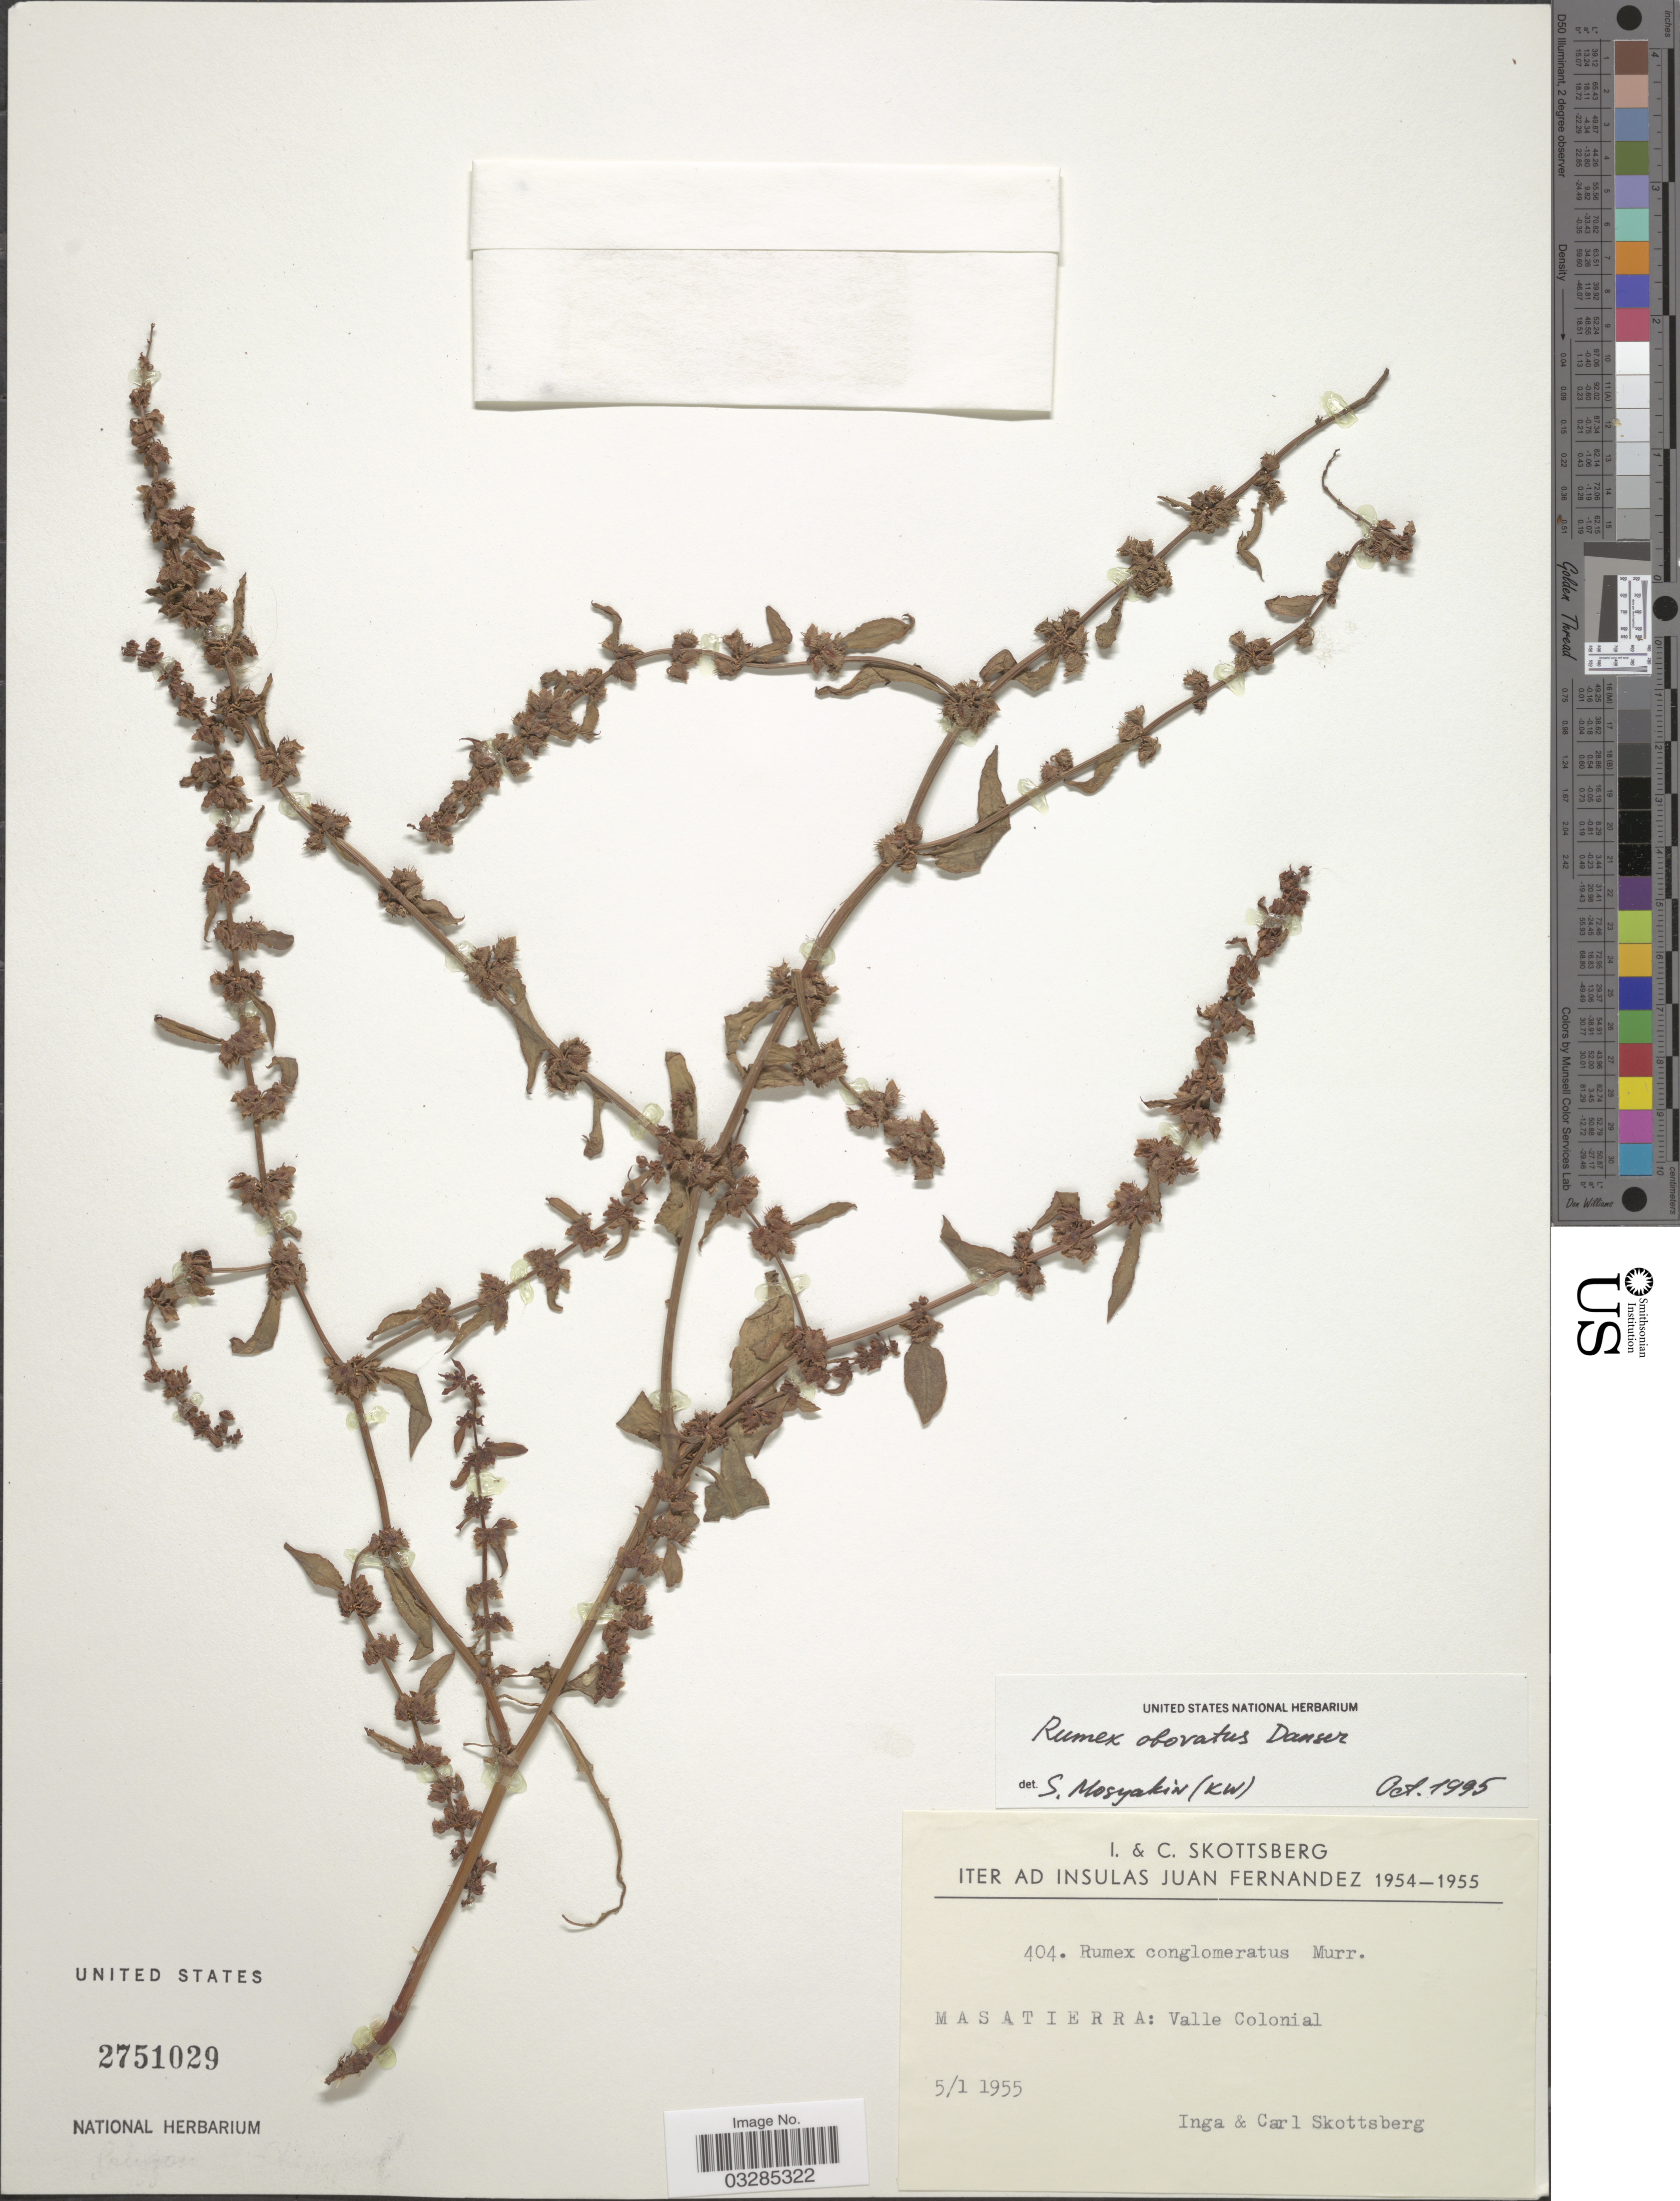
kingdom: Plantae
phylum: Tracheophyta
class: Magnoliopsida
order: Caryophyllales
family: Polygonaceae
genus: Rumex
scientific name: Rumex obovatus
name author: Danser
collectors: I. Skottsberg & C. Skottsberg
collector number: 404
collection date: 1955-01-05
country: Chile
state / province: Valparaíso (V)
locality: Iter ad Insulas Juan Fernandez. Masatierra: Valle Colonial.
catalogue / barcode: US 2751029